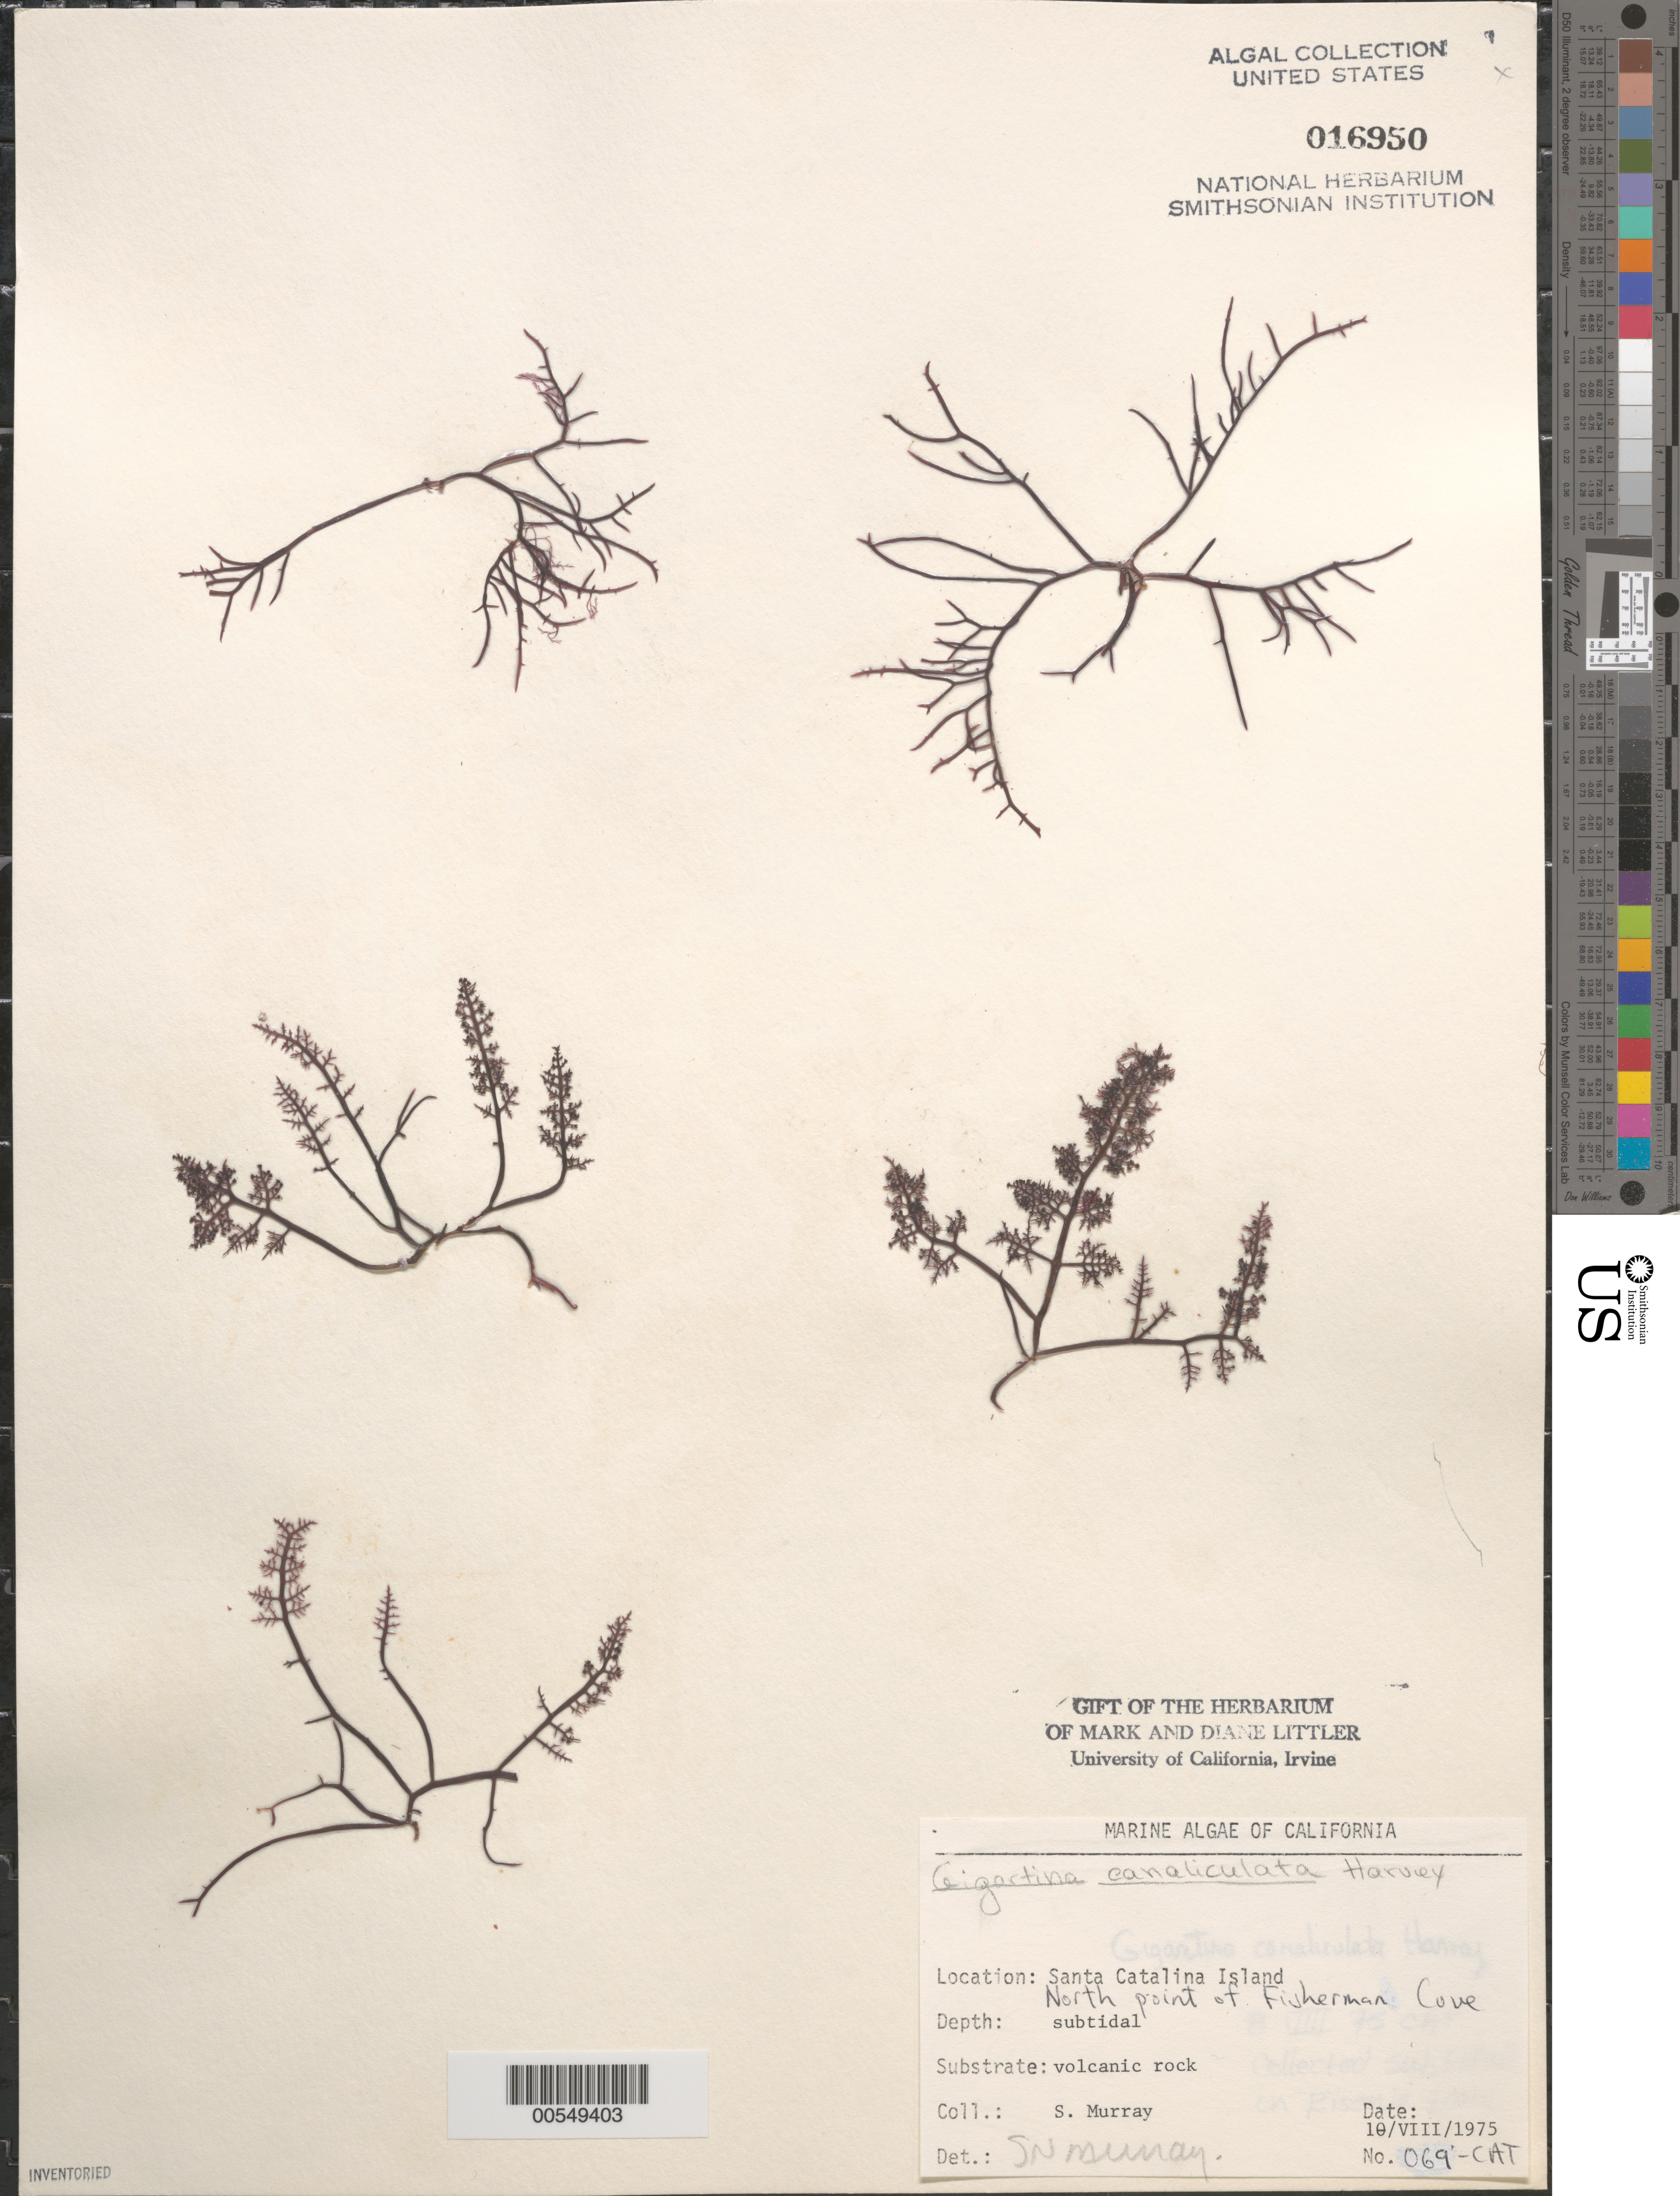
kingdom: Plantae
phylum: Rhodophyta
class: Florideophyceae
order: Gigartinales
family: Gigartinaceae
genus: Chondracanthus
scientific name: Chondracanthus canaliculatus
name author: (Harv.) Guiry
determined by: Algae name updating Project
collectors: S. N. Murray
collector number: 069-cat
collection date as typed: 10 Aug 1975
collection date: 1975-08-10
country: United States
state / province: California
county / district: Los Angeles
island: Santa Catalina Island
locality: Fishermen Cove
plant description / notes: BLM-SOCALBIGHT Rocky Intertidal Survey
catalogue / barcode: US 16950